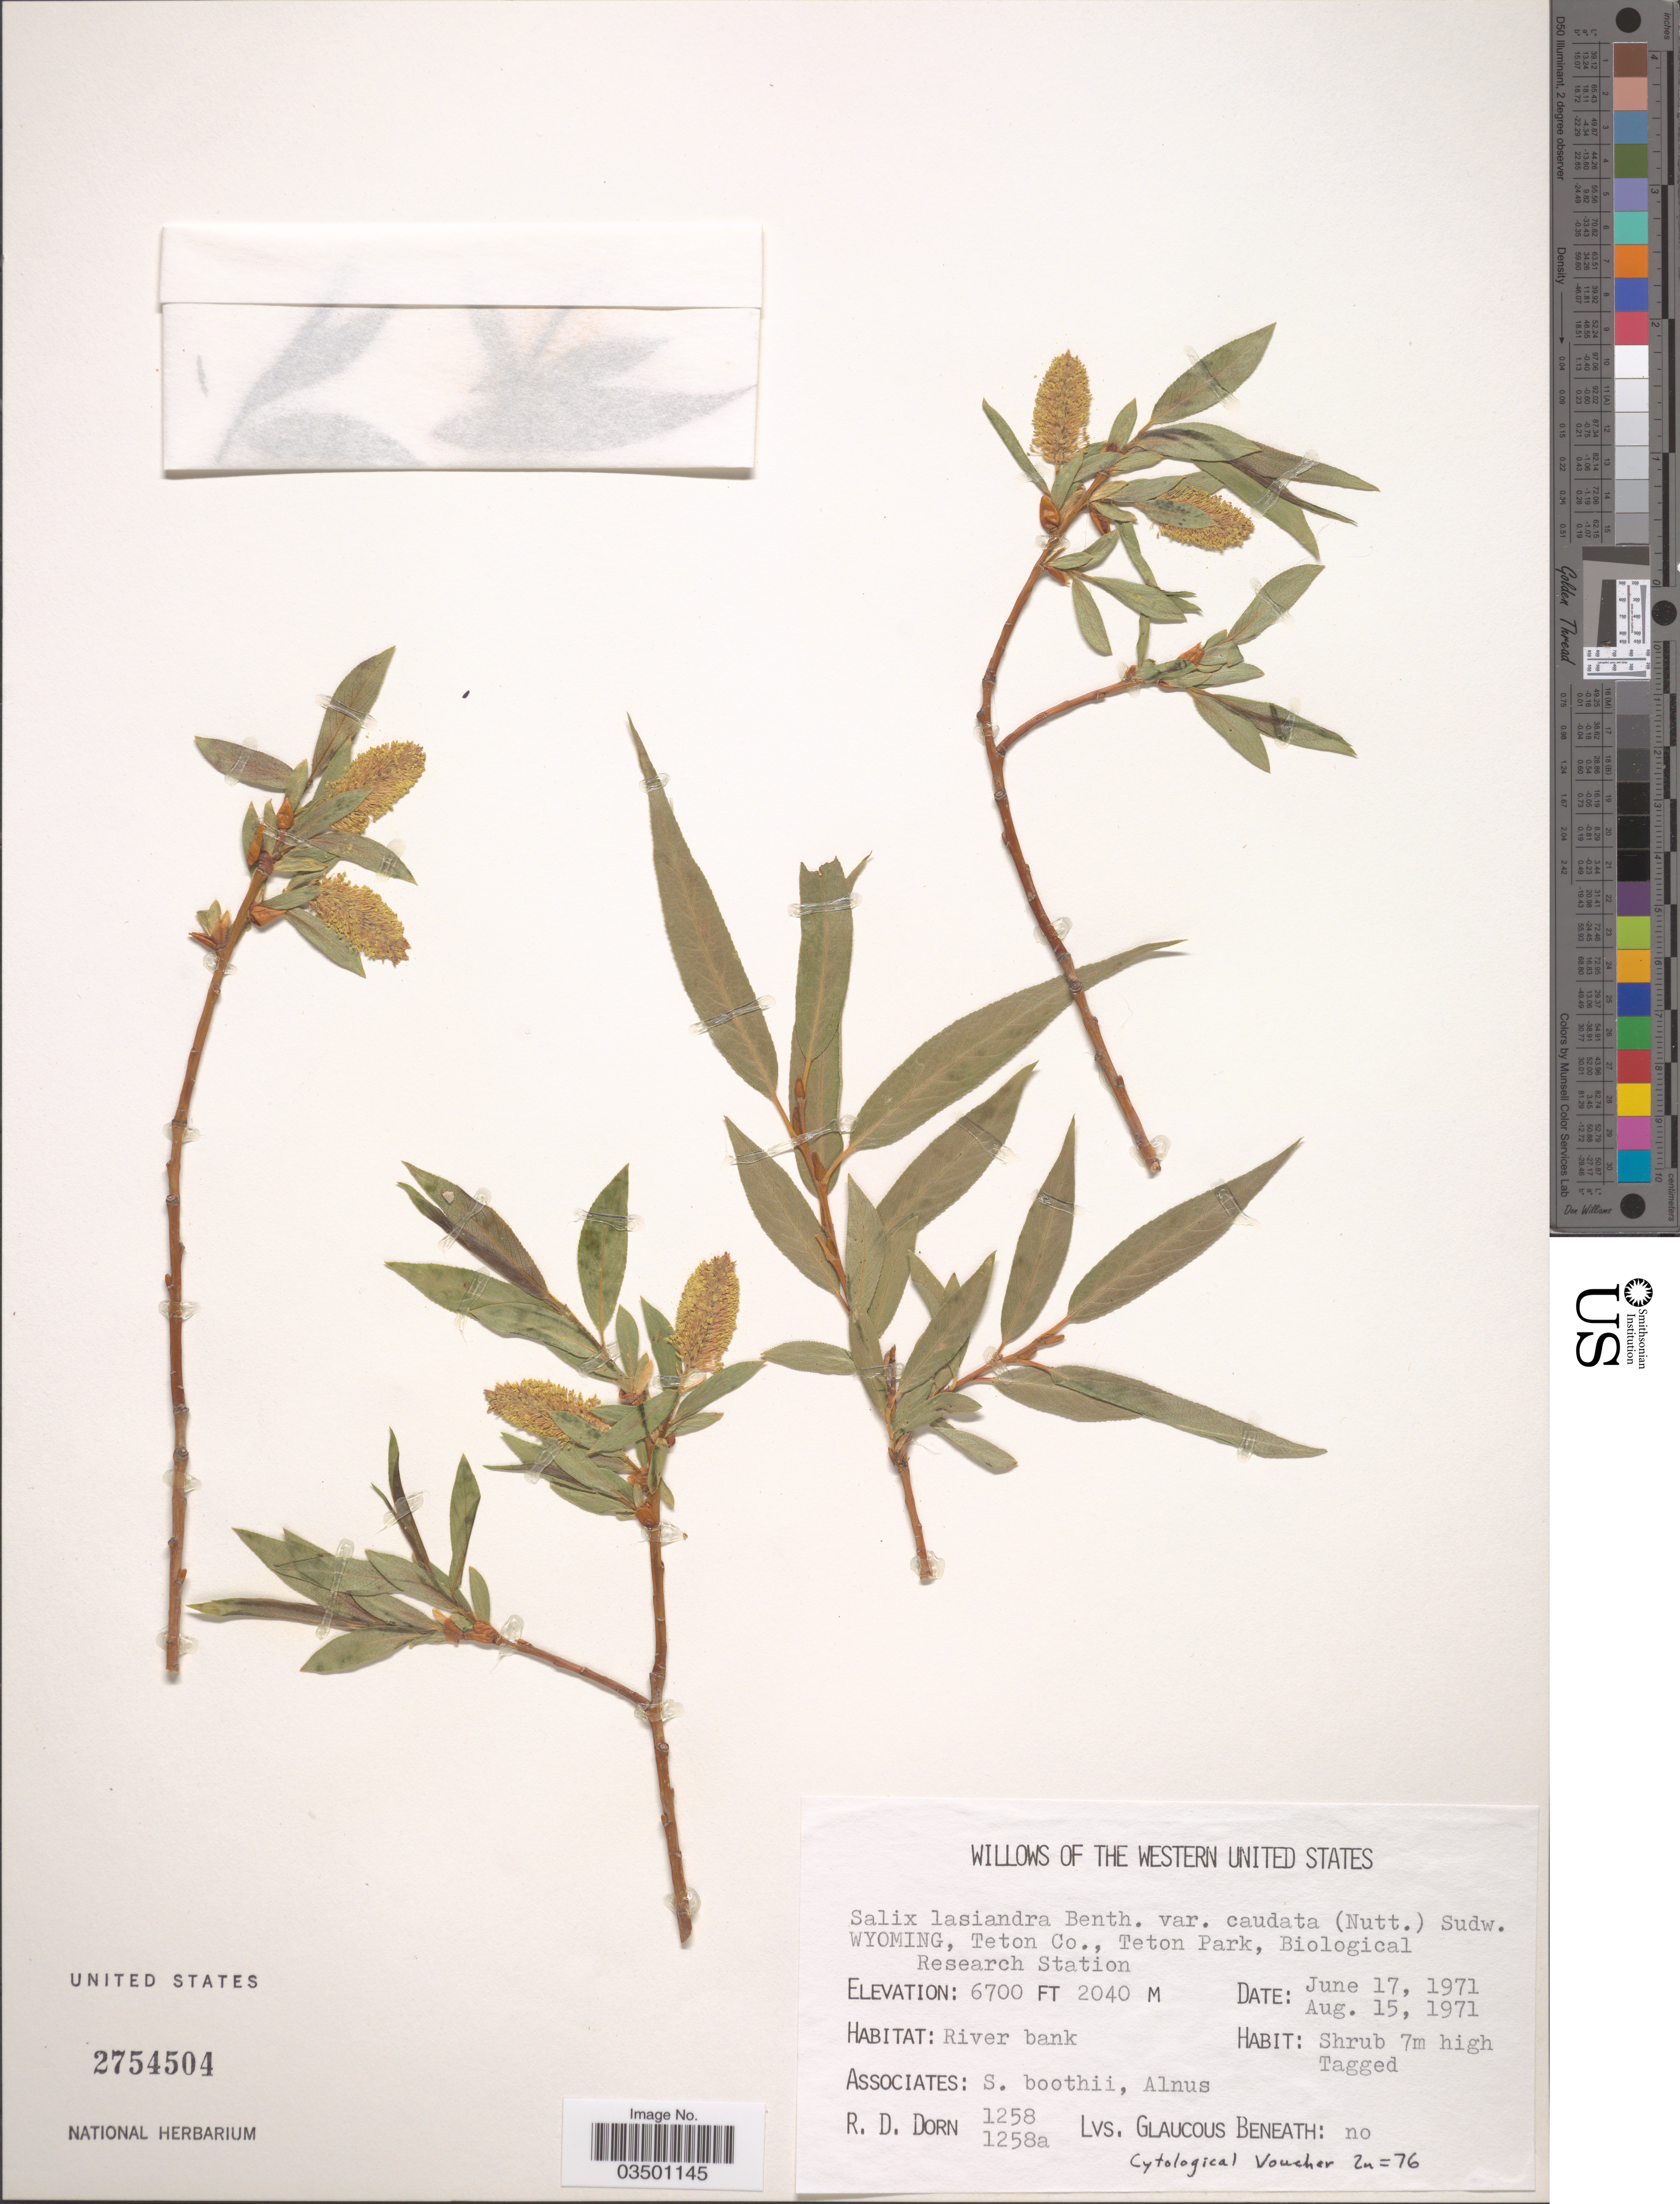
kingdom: Plantae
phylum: Tracheophyta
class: Magnoliopsida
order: Malpighiales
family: Salicaceae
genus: Salix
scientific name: Salix lasiandra var. caudata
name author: (L. Nutt.) Sudw.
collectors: R. D. Dorn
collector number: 1258/1258a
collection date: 1971-06-17/1971-08-15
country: United States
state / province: Wyoming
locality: Western United States. Teton Co., Teton Park, Biological Research Station.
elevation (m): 2042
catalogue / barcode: US 2754504